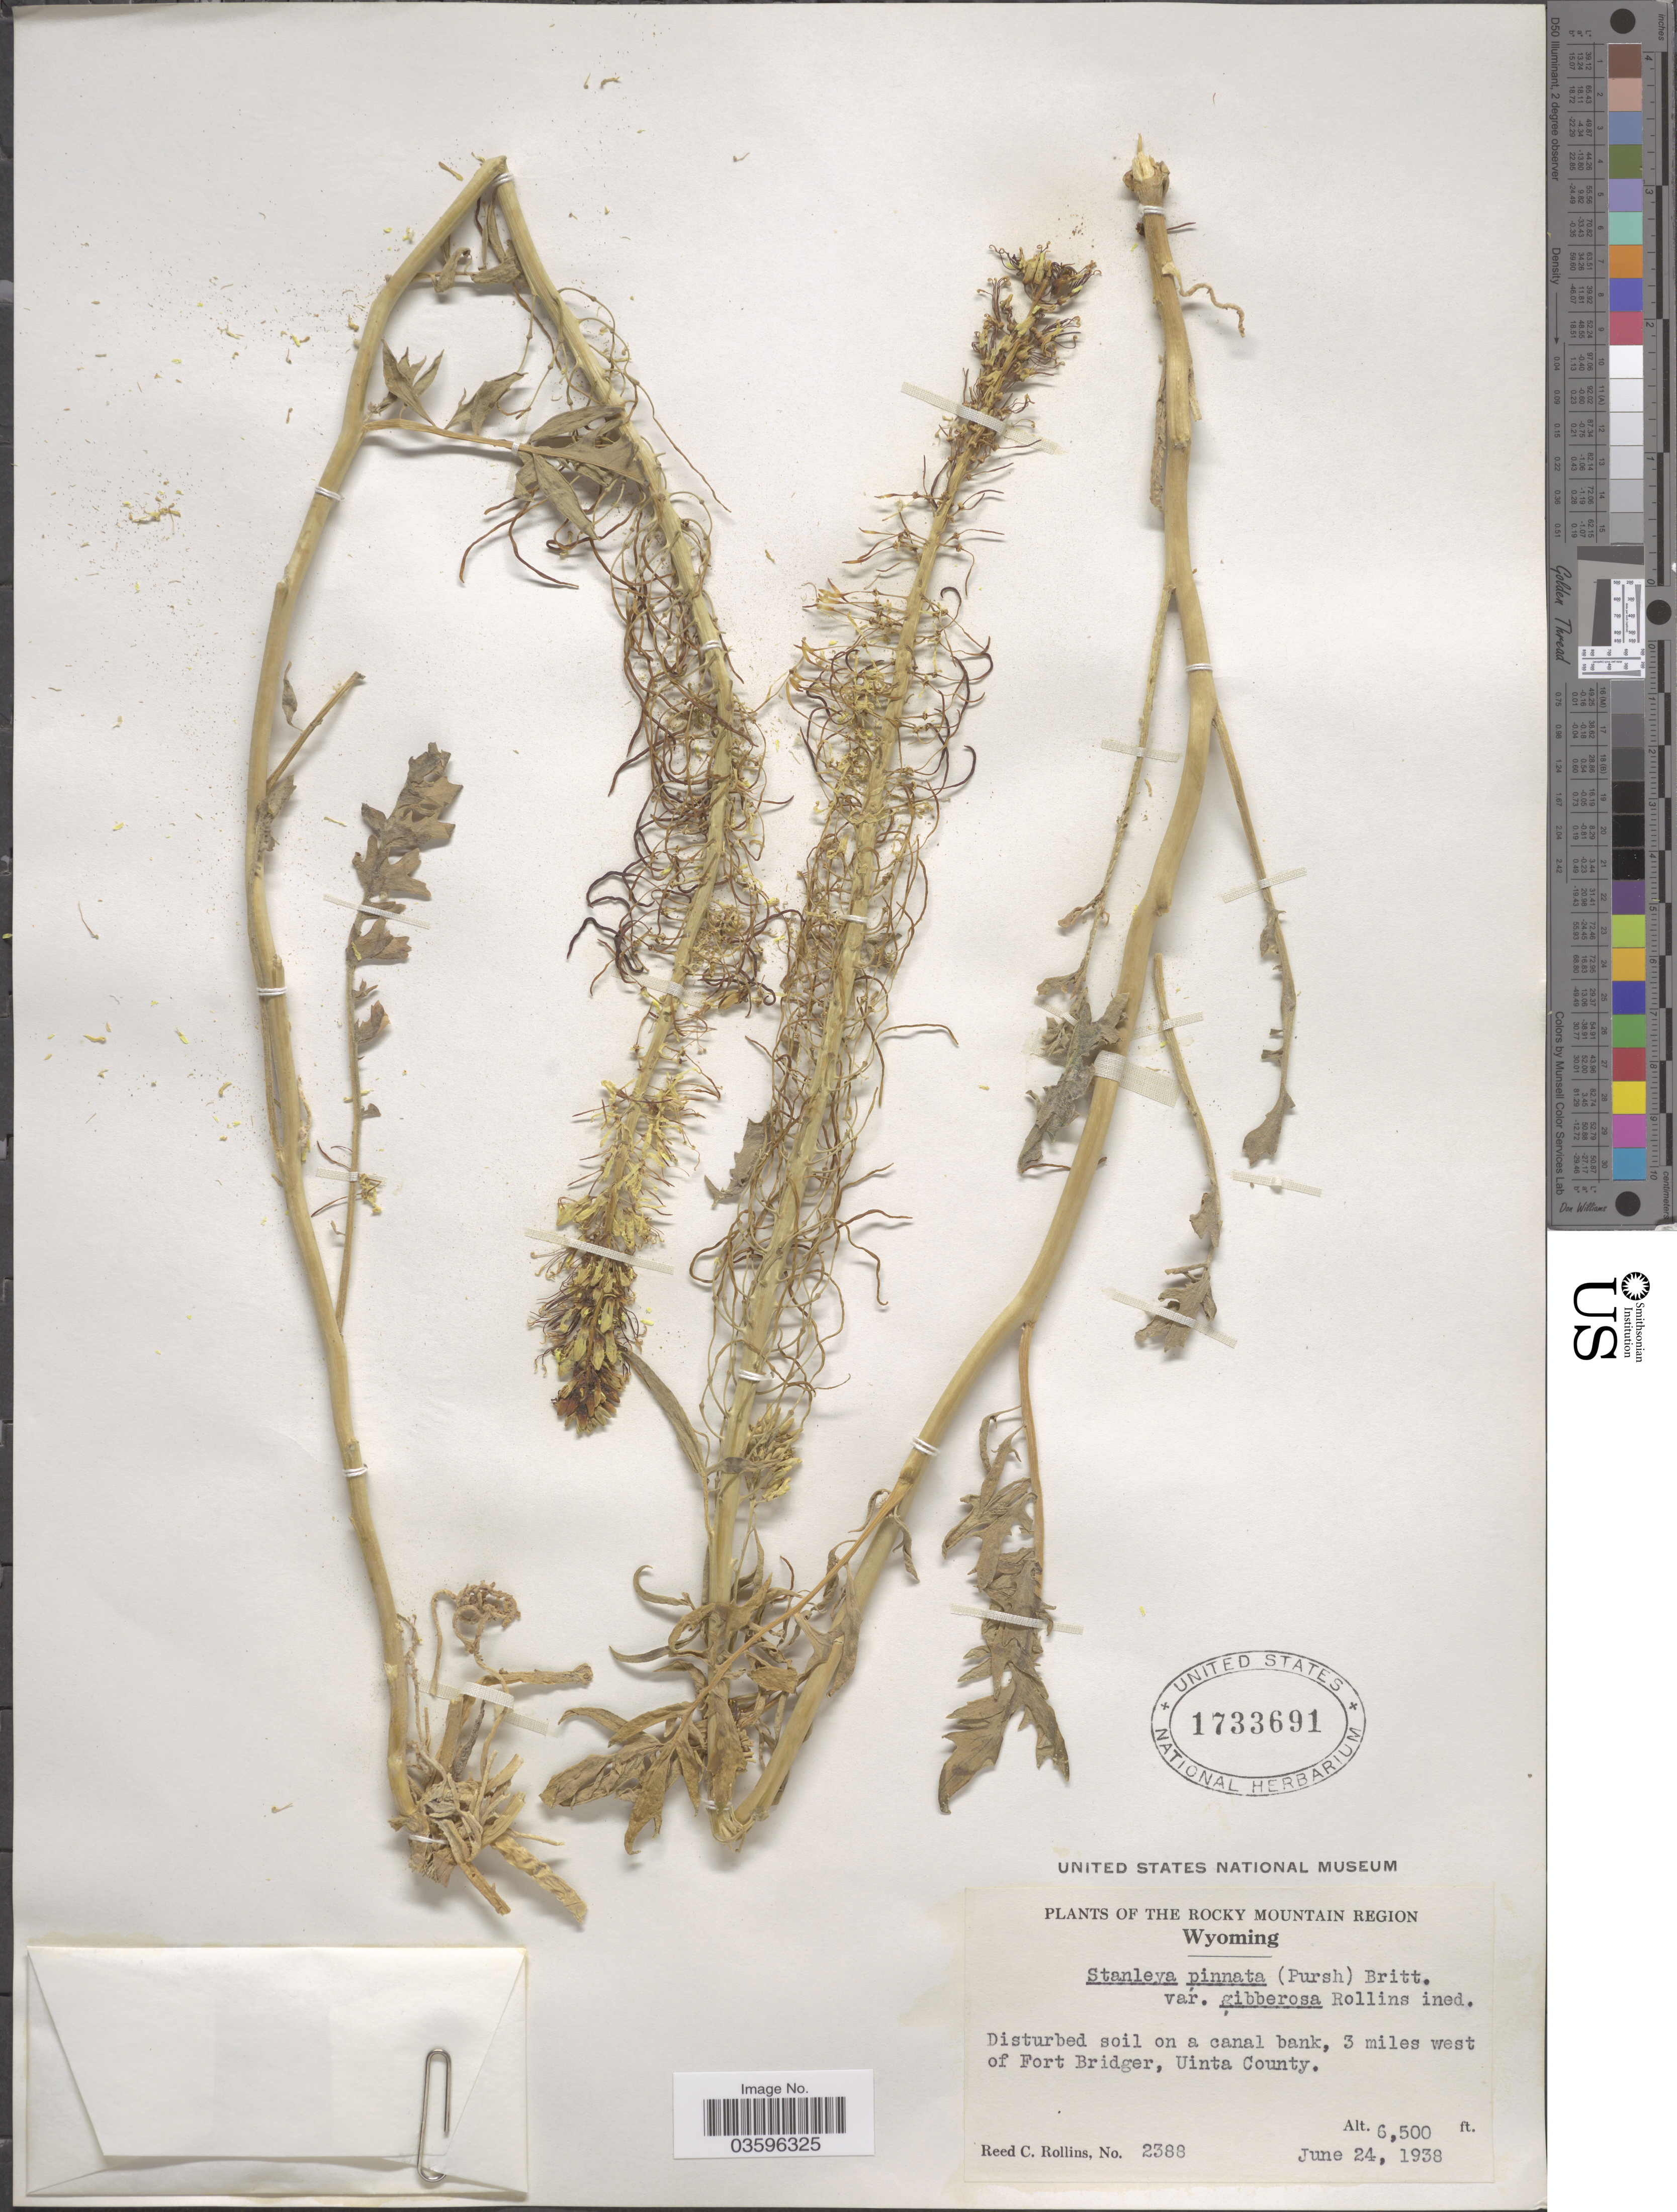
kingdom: Plantae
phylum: Tracheophyta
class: Magnoliopsida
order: Brassicales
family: Brassicaceae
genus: Stanleya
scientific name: Stanleya pinnata var. gibberosa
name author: Rollins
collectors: R. C. Rollins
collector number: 2388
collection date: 1938-06-24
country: United States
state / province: Wyoming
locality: The Rocky Mountain Region. 3 miles west of Fort Bridger, Uinta County.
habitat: disturbed soil on a canal bank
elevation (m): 1981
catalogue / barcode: US 1733691